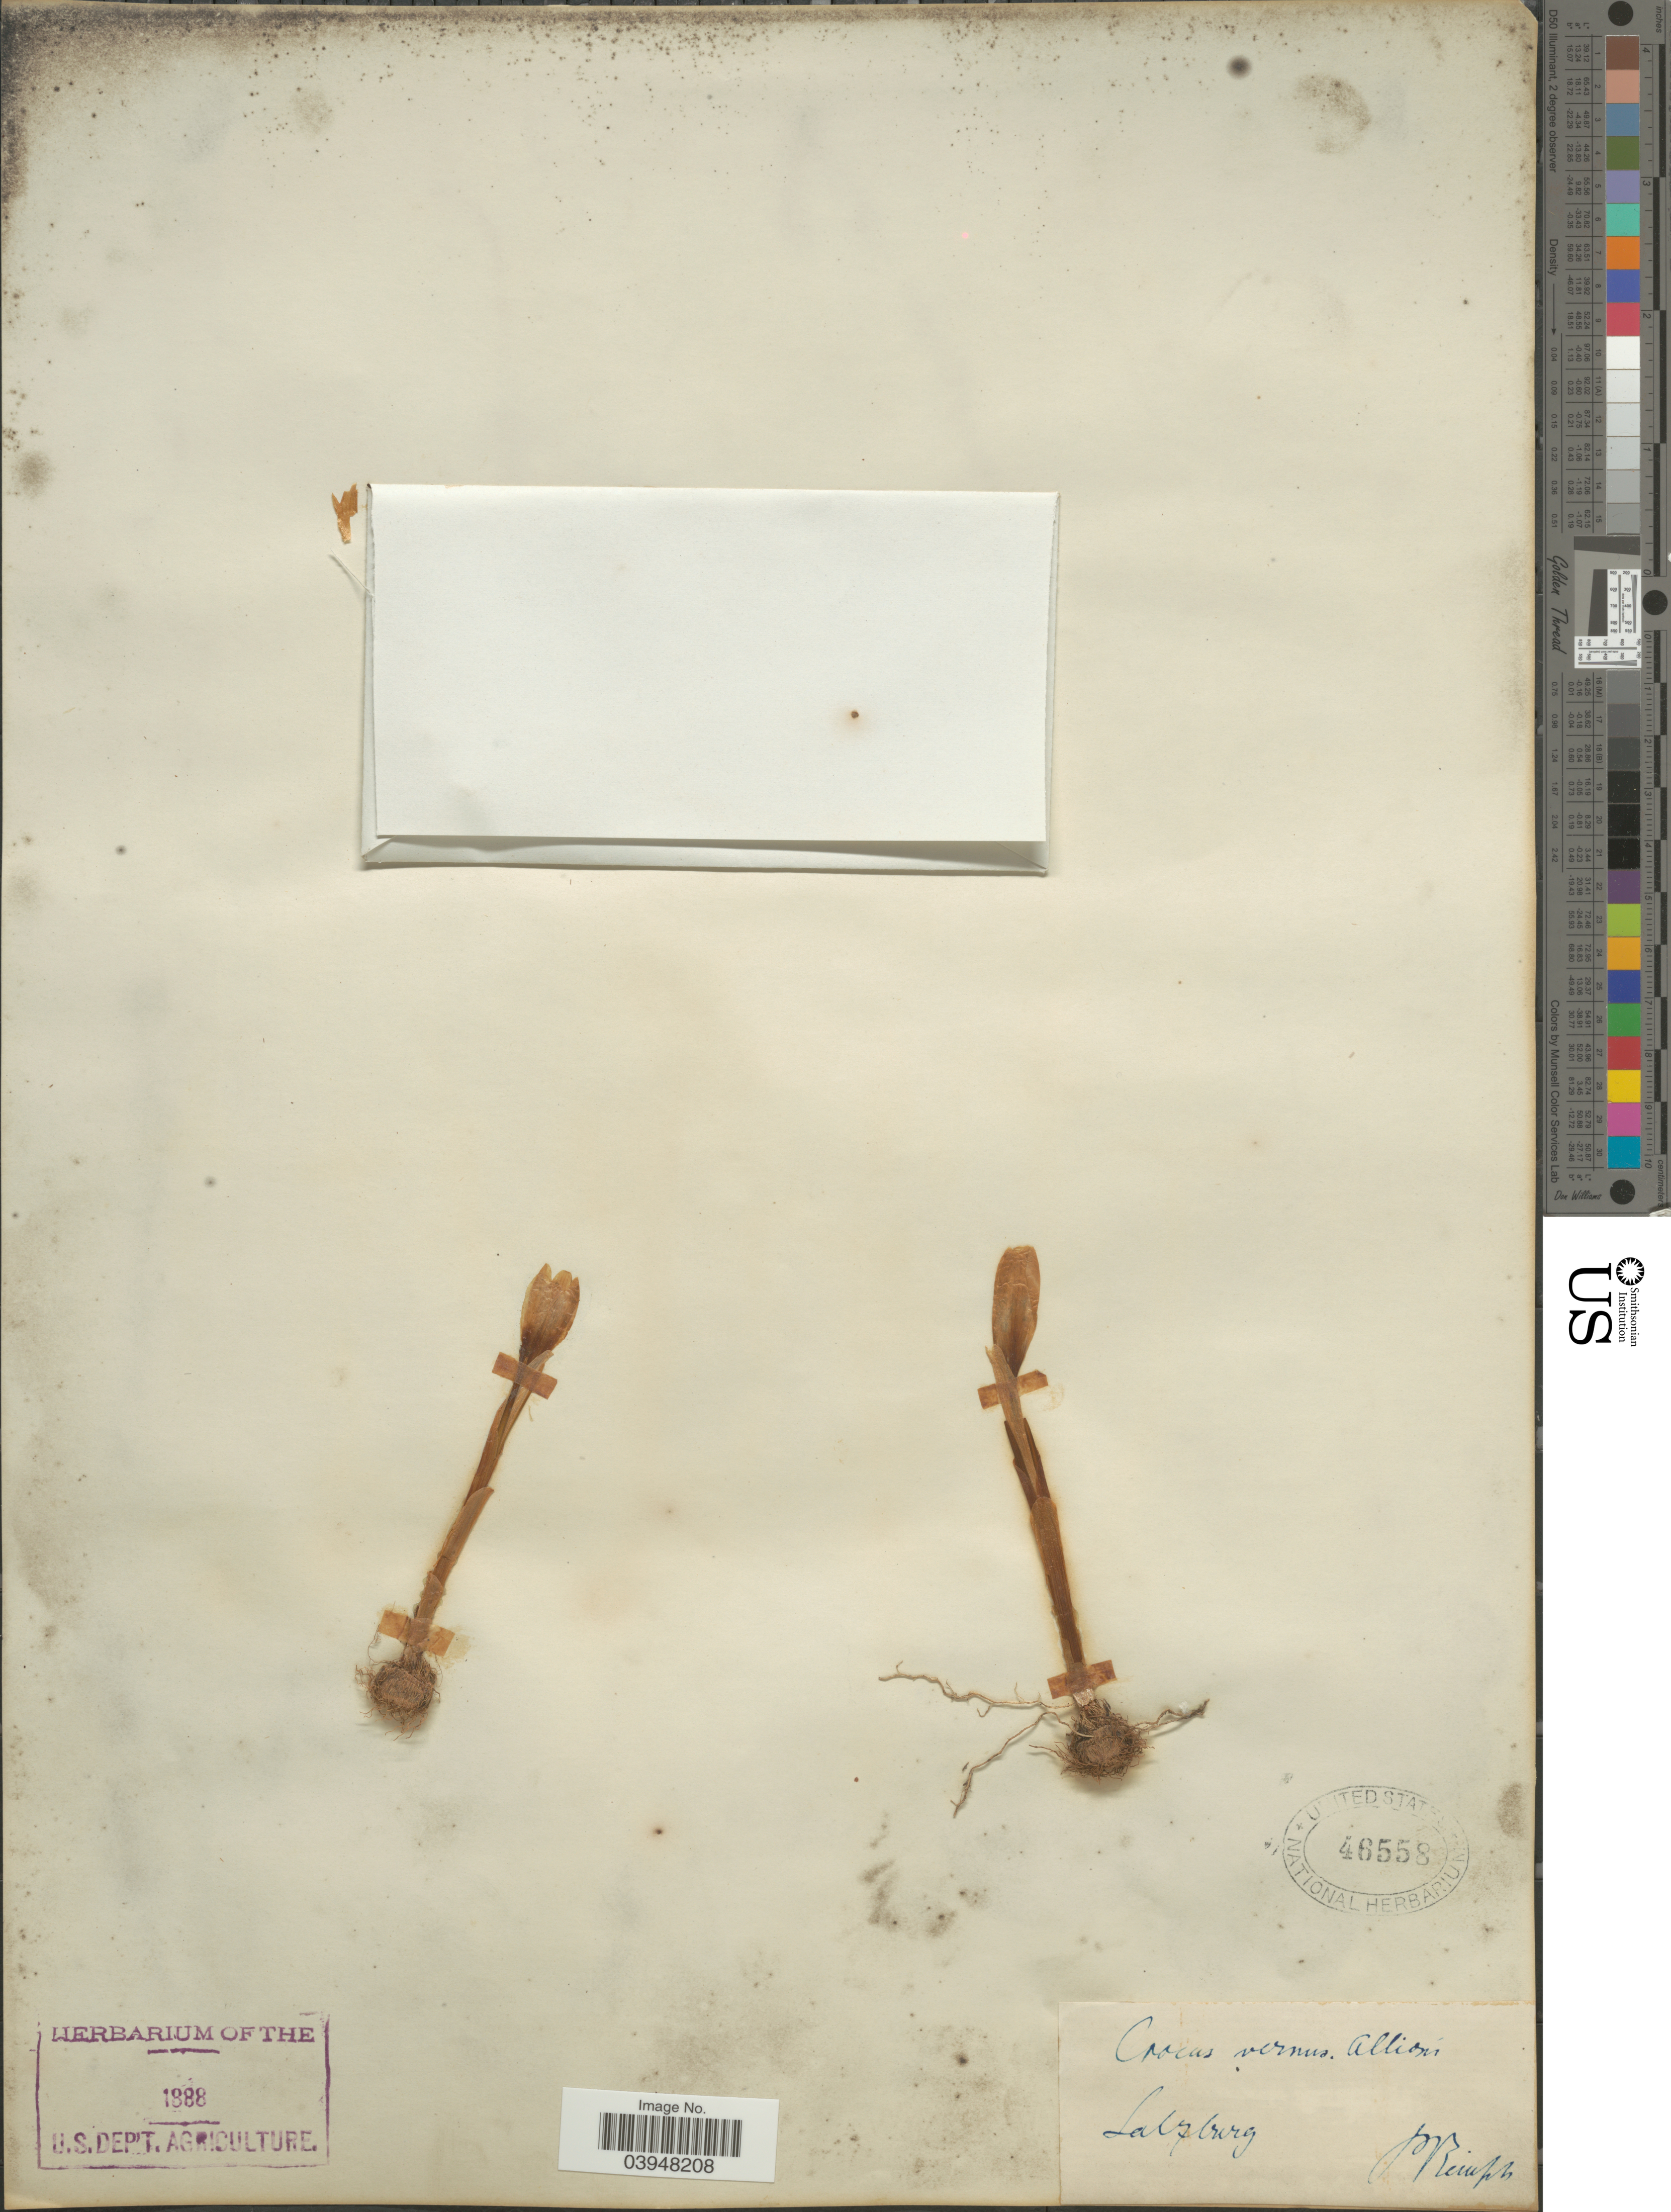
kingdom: Plantae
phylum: Tracheophyta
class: Liliopsida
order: Asparagales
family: Iridaceae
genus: Crocus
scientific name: Crocus vernus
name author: Hill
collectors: P. Reinsch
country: Austria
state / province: Salzburg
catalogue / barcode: US 46558